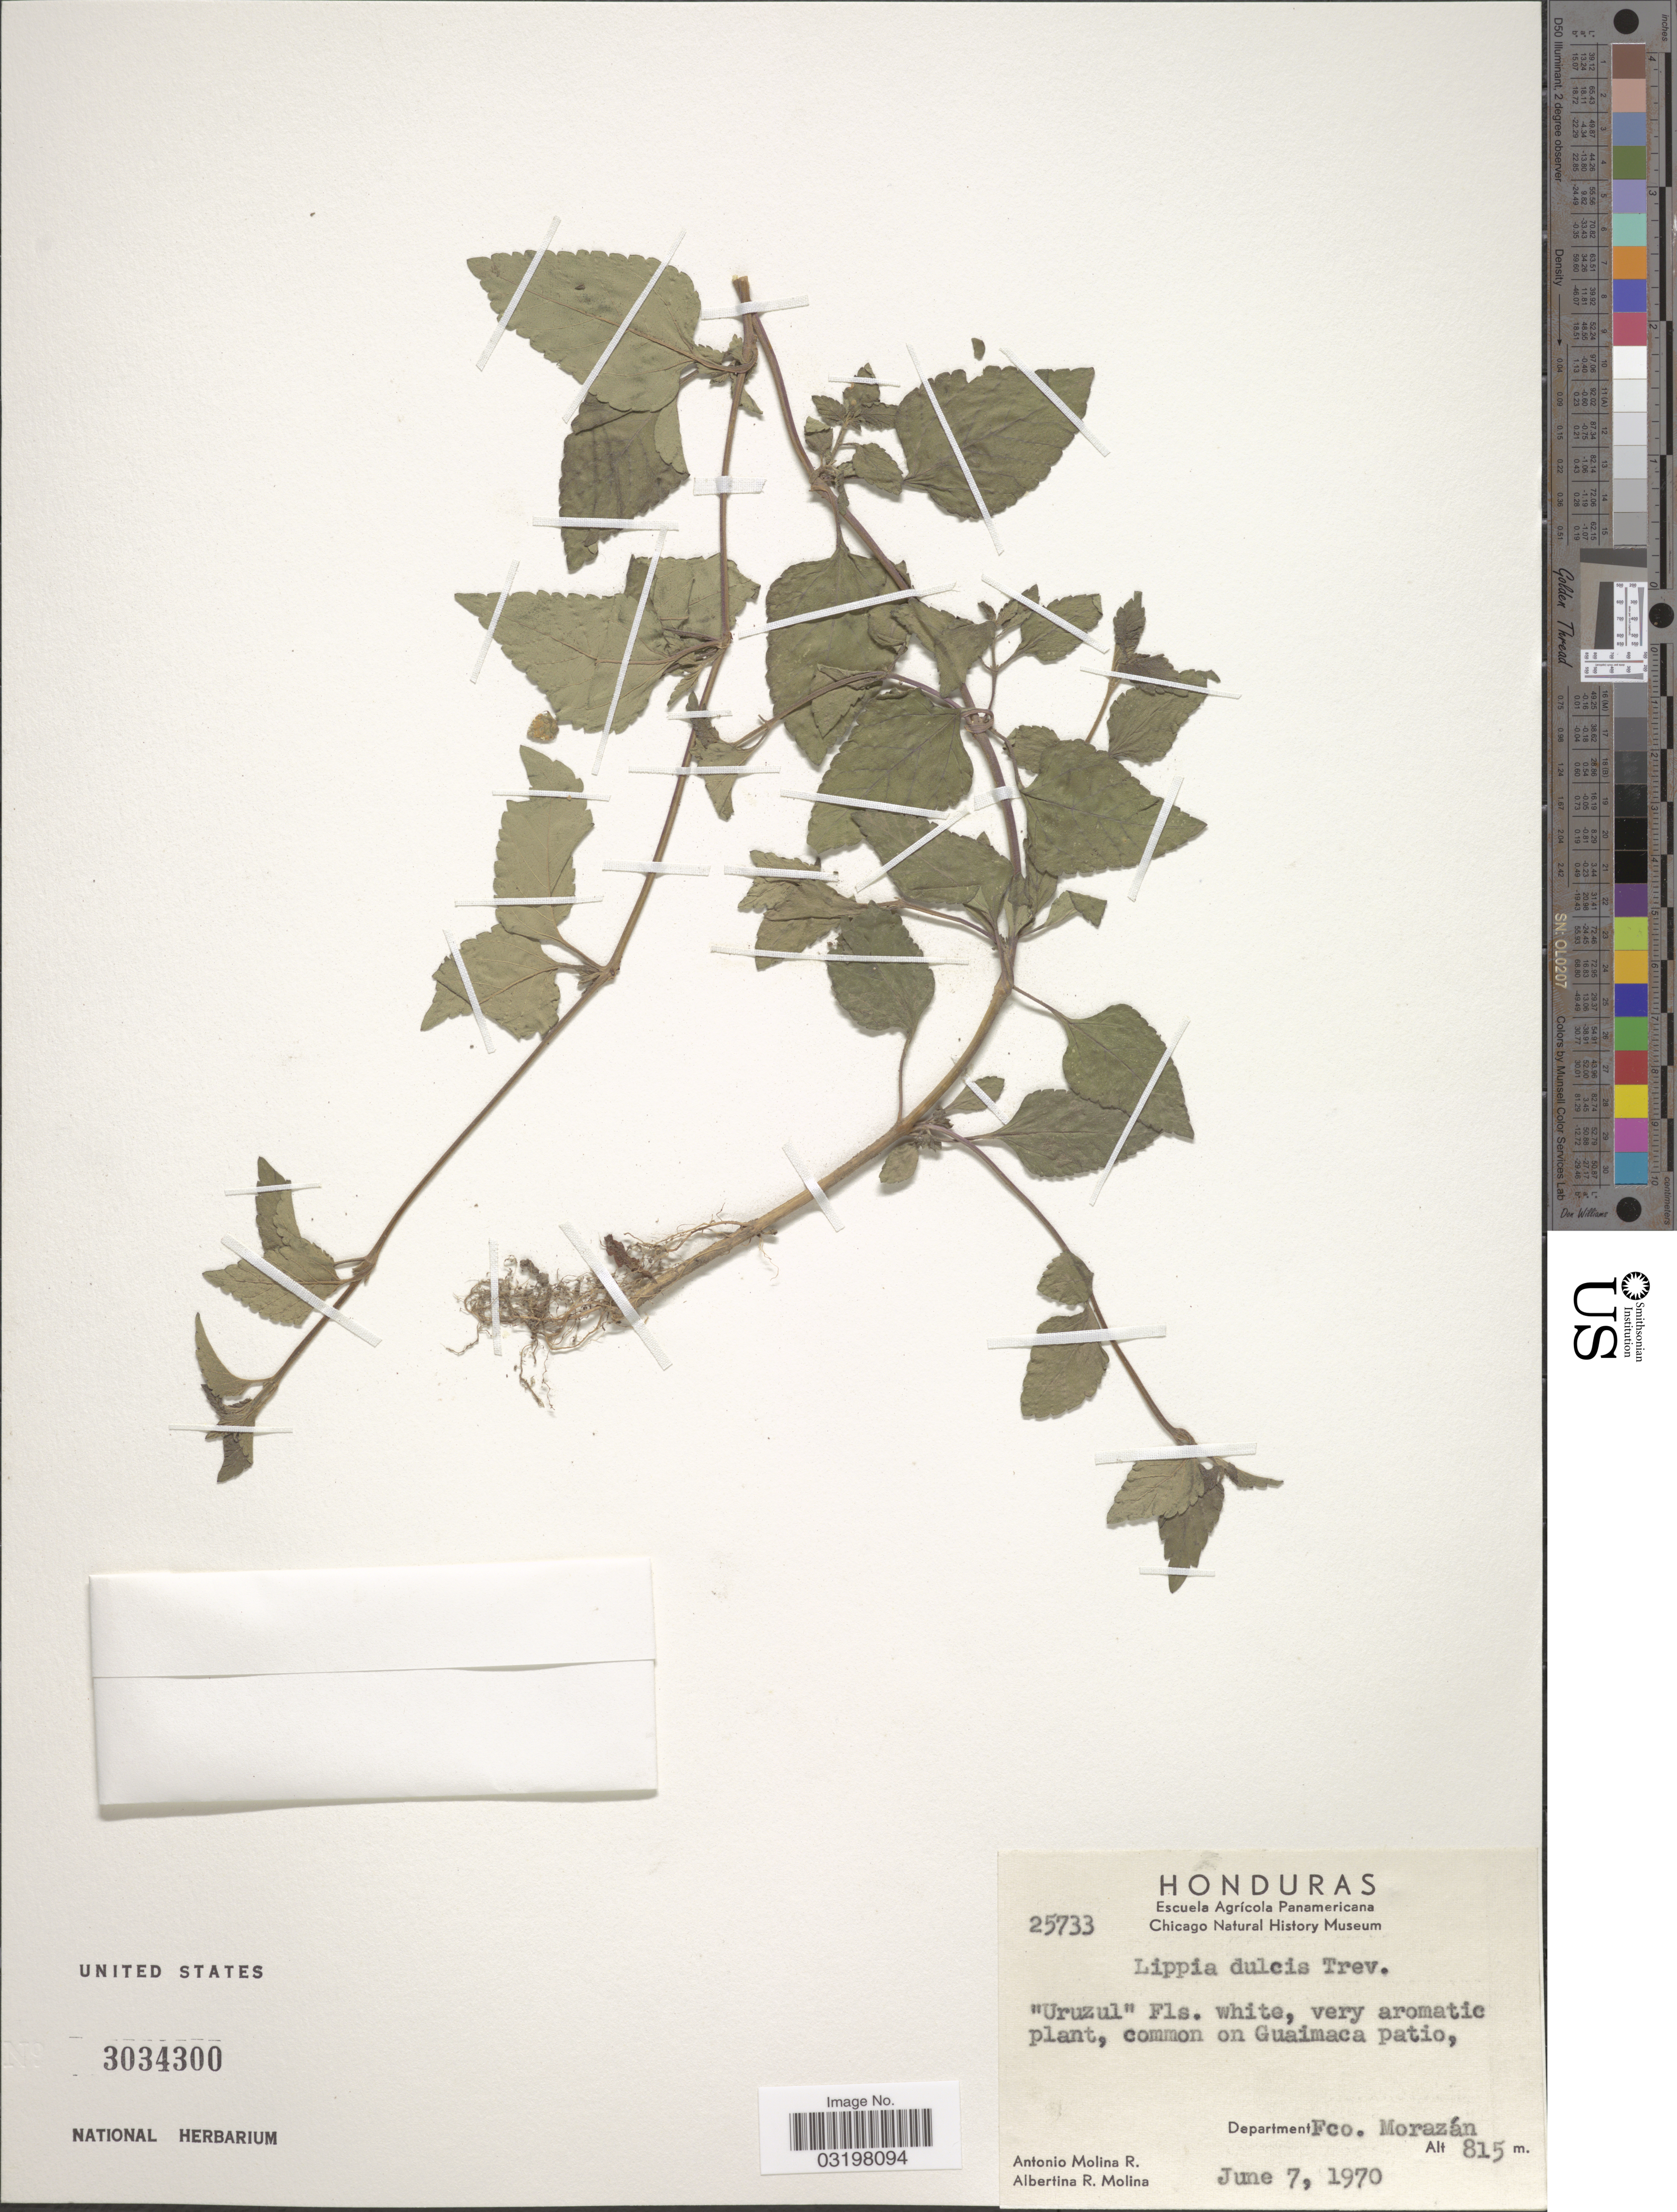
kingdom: Plantae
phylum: Tracheophyta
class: Magnoliopsida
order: Lamiales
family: Verbenaceae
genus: Lippia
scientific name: Lippia dulcis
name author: Trevis.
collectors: A. Molina R. & A. R. Molina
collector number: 25733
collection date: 1970-06-07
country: Honduras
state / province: Fco. Morazán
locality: Common in Guaimaca patio. Department Fco. Morazán.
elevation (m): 815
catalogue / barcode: US 3034300